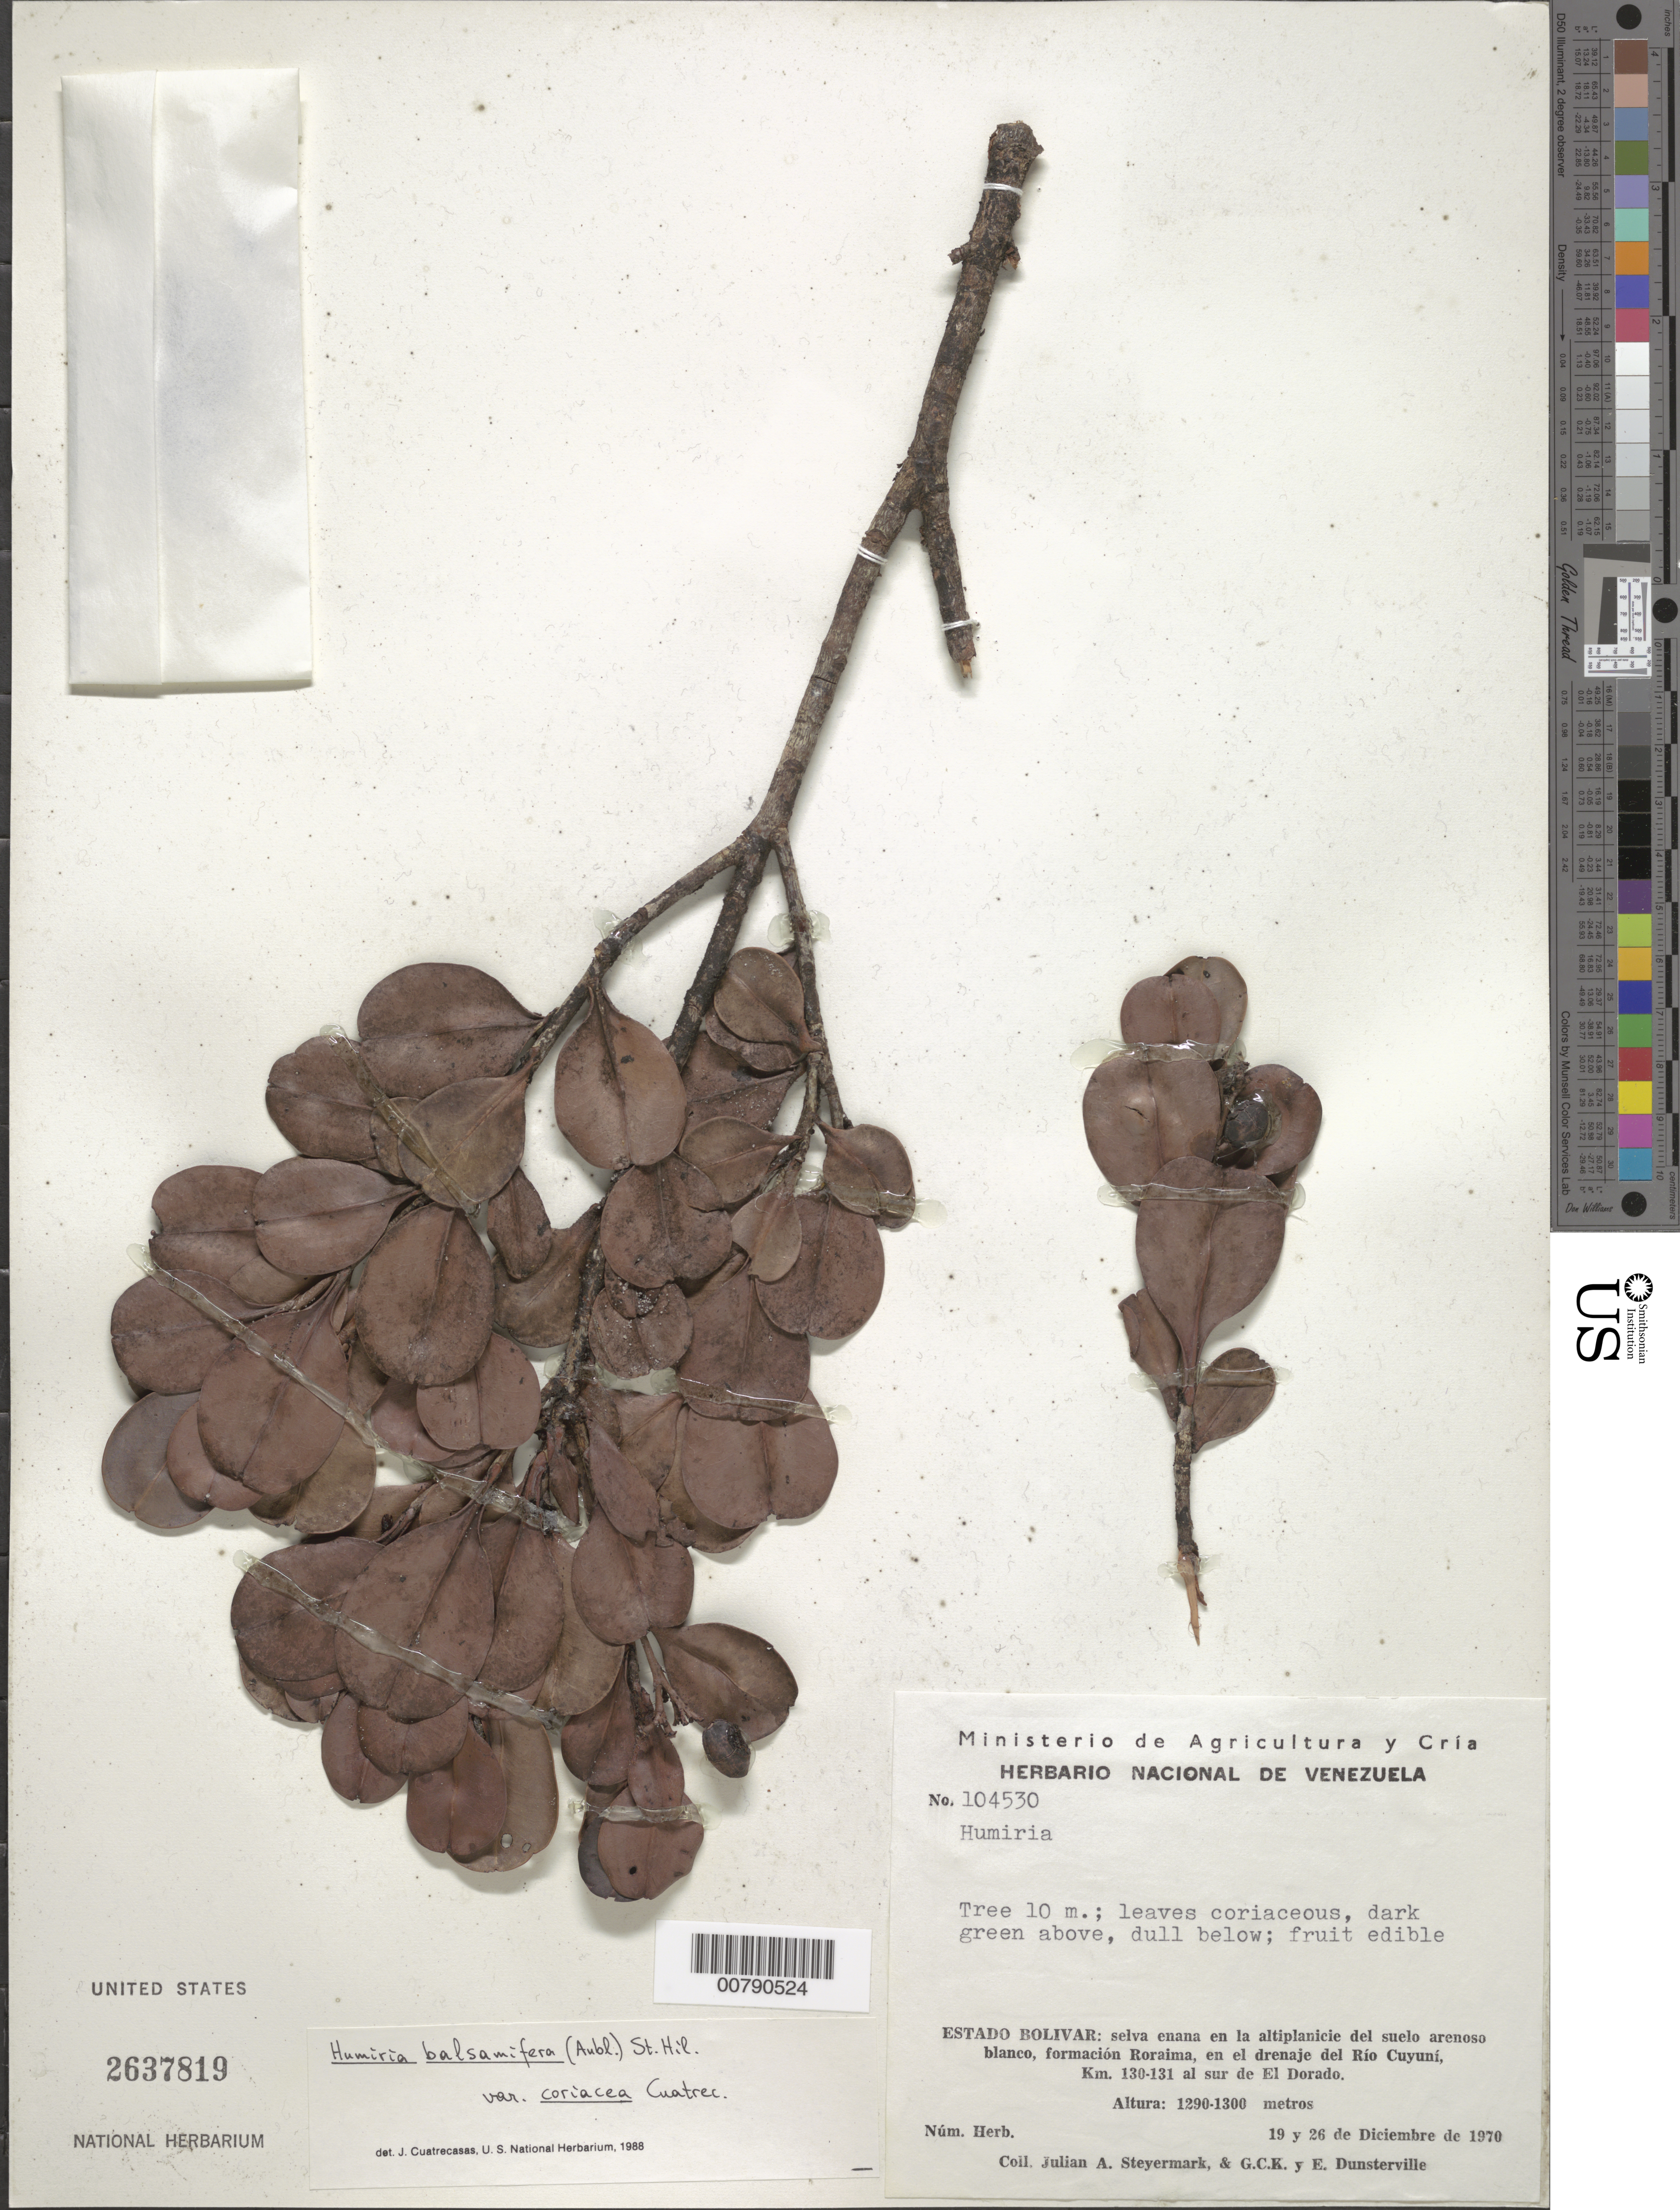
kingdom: Plantae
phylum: Tracheophyta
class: Magnoliopsida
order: Malpighiales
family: Humiriaceae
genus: Humiria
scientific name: Humiria balsamifera var. coriacea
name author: Cuatrec.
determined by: Cuatrecasas, J.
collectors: J. Steyermark, G. C. K. Dunsterville & E. Dunsterville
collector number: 104530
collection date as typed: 19-Dec-70 to 26-Dec-70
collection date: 1970-12-19/1970-12-26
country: Venezuela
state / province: Bolívar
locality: Roraima, Río Cuyuní drainage, 130-131 km S of El Dorado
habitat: Selva enana en la altiplanicie del suelo arenoso blanco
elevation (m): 1290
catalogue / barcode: US 2637819